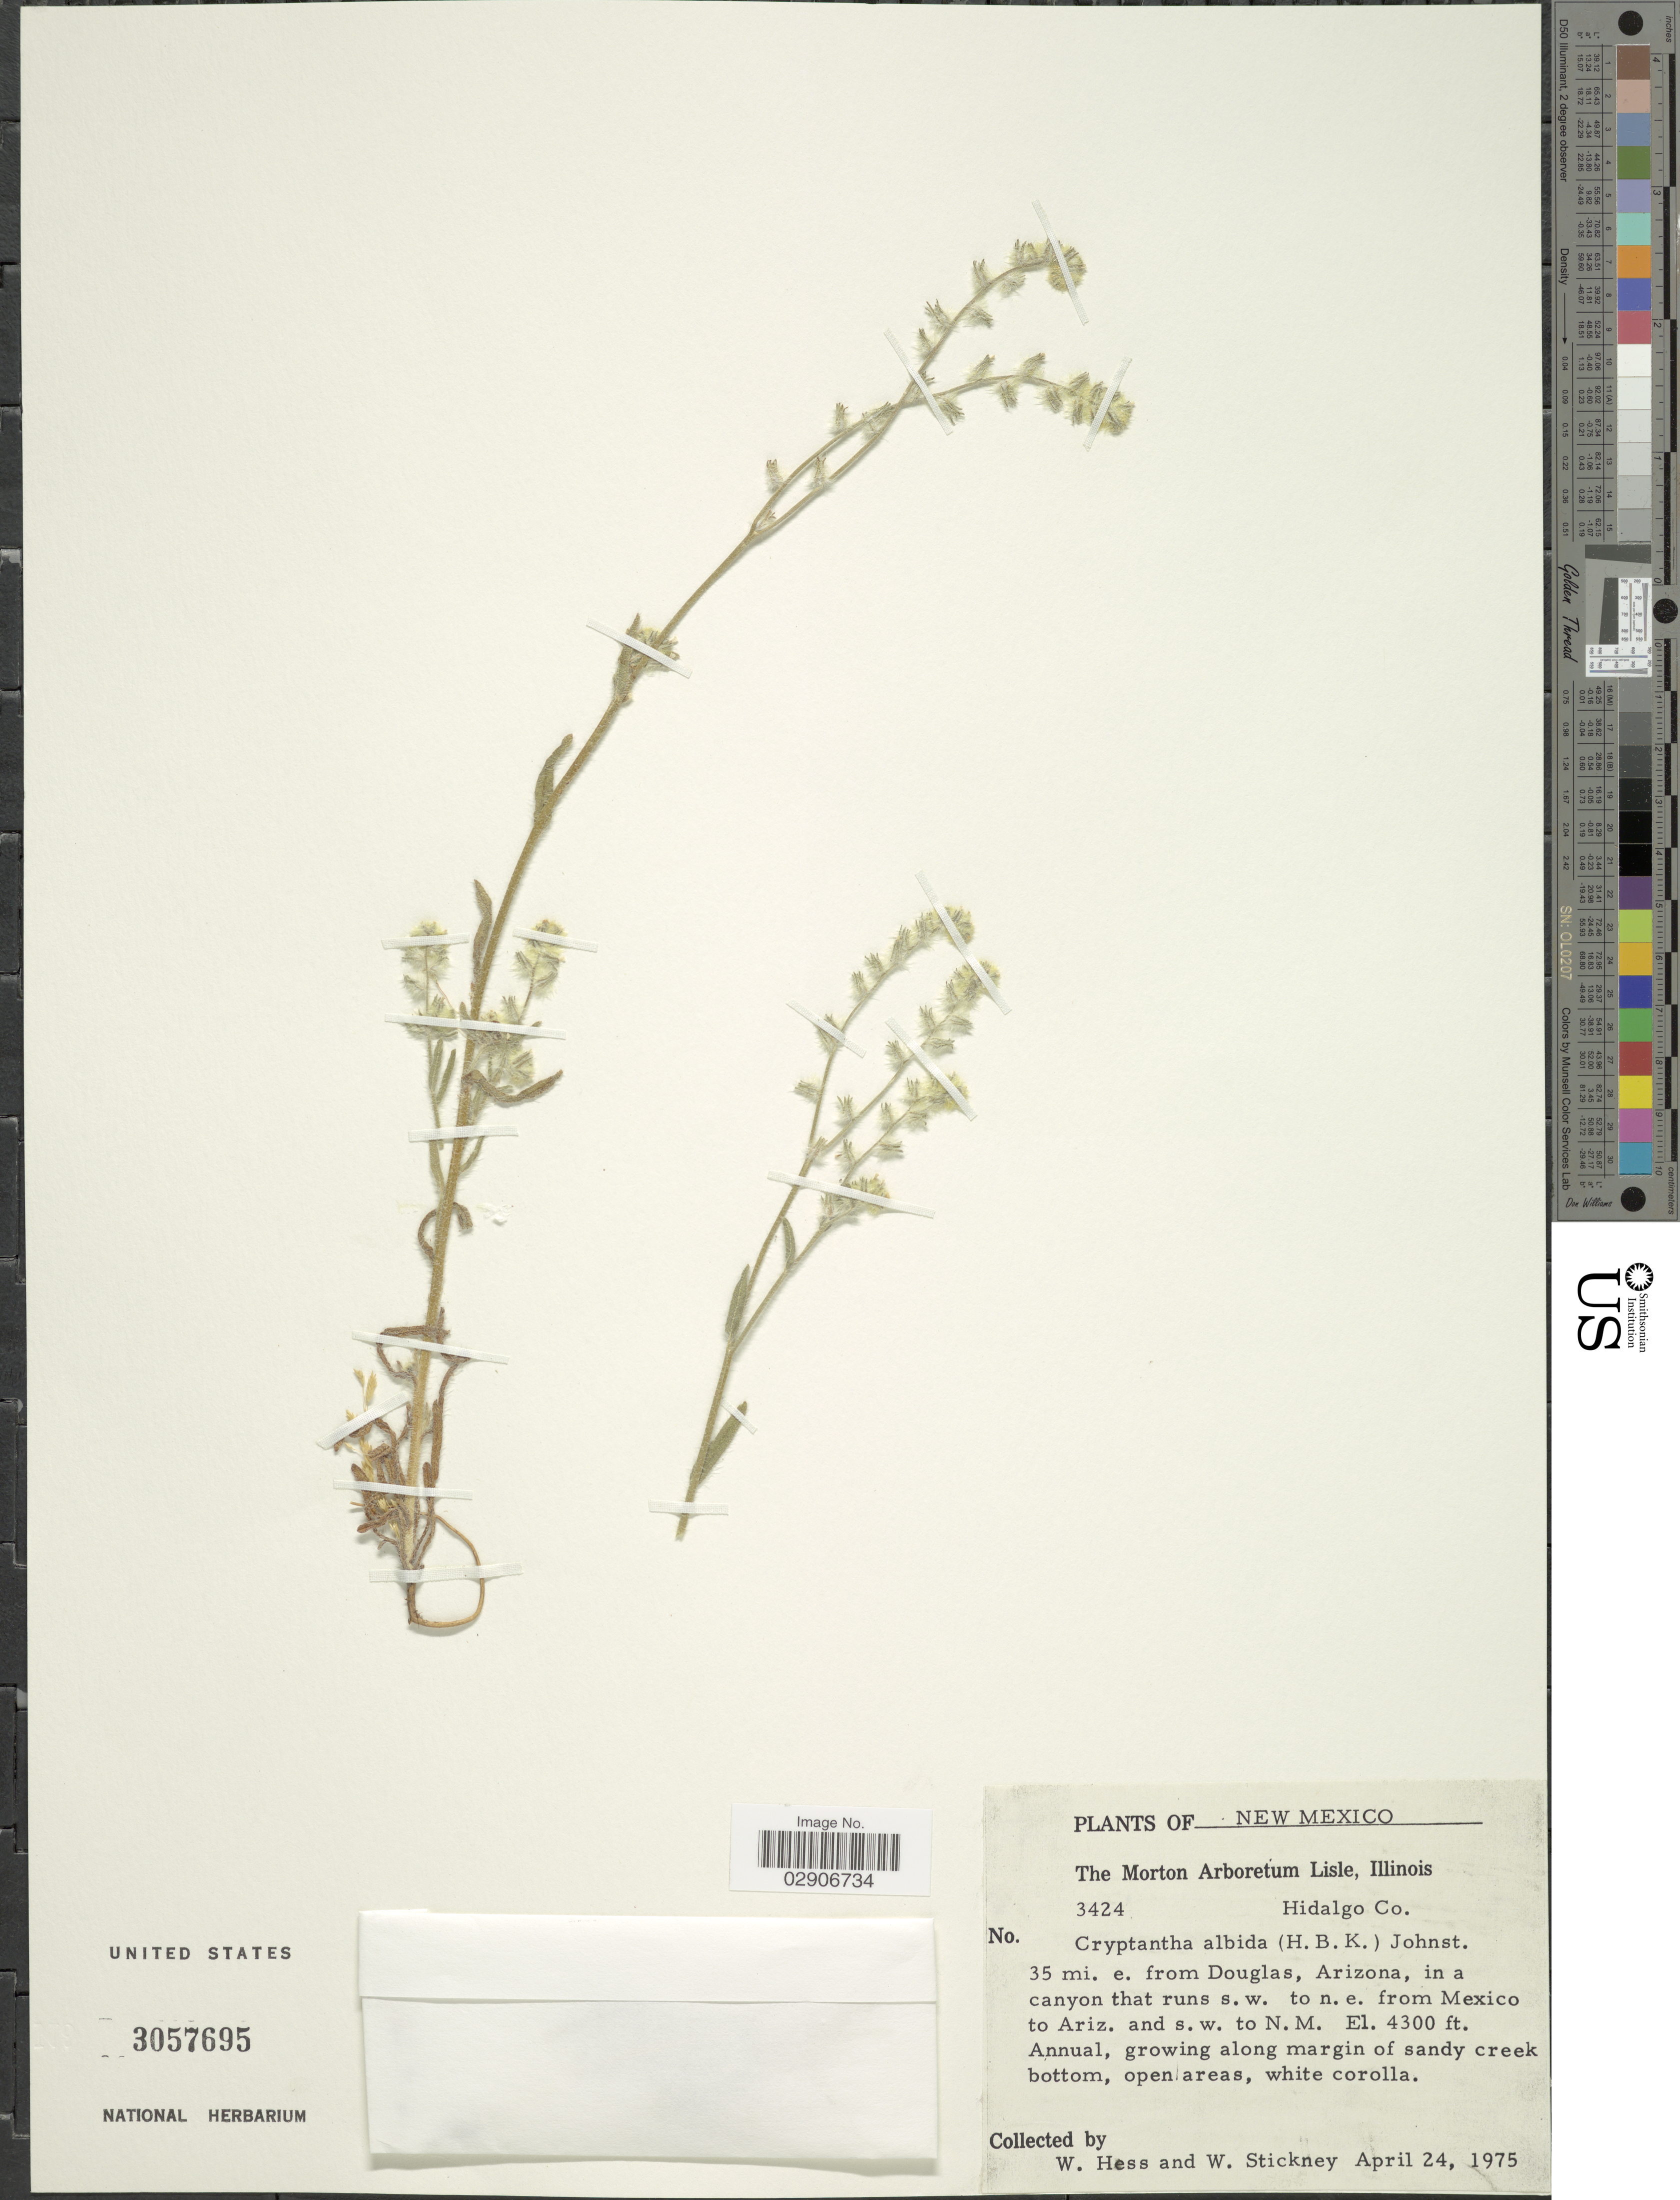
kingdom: Plantae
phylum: Tracheophyta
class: Magnoliopsida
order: Boraginales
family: Boraginaceae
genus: Cryptantha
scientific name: Cryptantha albida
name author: (Kunth) I.M. Johnst.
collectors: W. Hess & W. Stickney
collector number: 3424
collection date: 1975-04-24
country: United States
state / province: New Mexico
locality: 35 mi. e. from Douglas, Arizona, in a canyon that runs s.w. to n.e. from Mexico to Ariz. and s.w. to N.M. Hildago Co. New Mexico.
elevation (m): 1311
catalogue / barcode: US 3057695